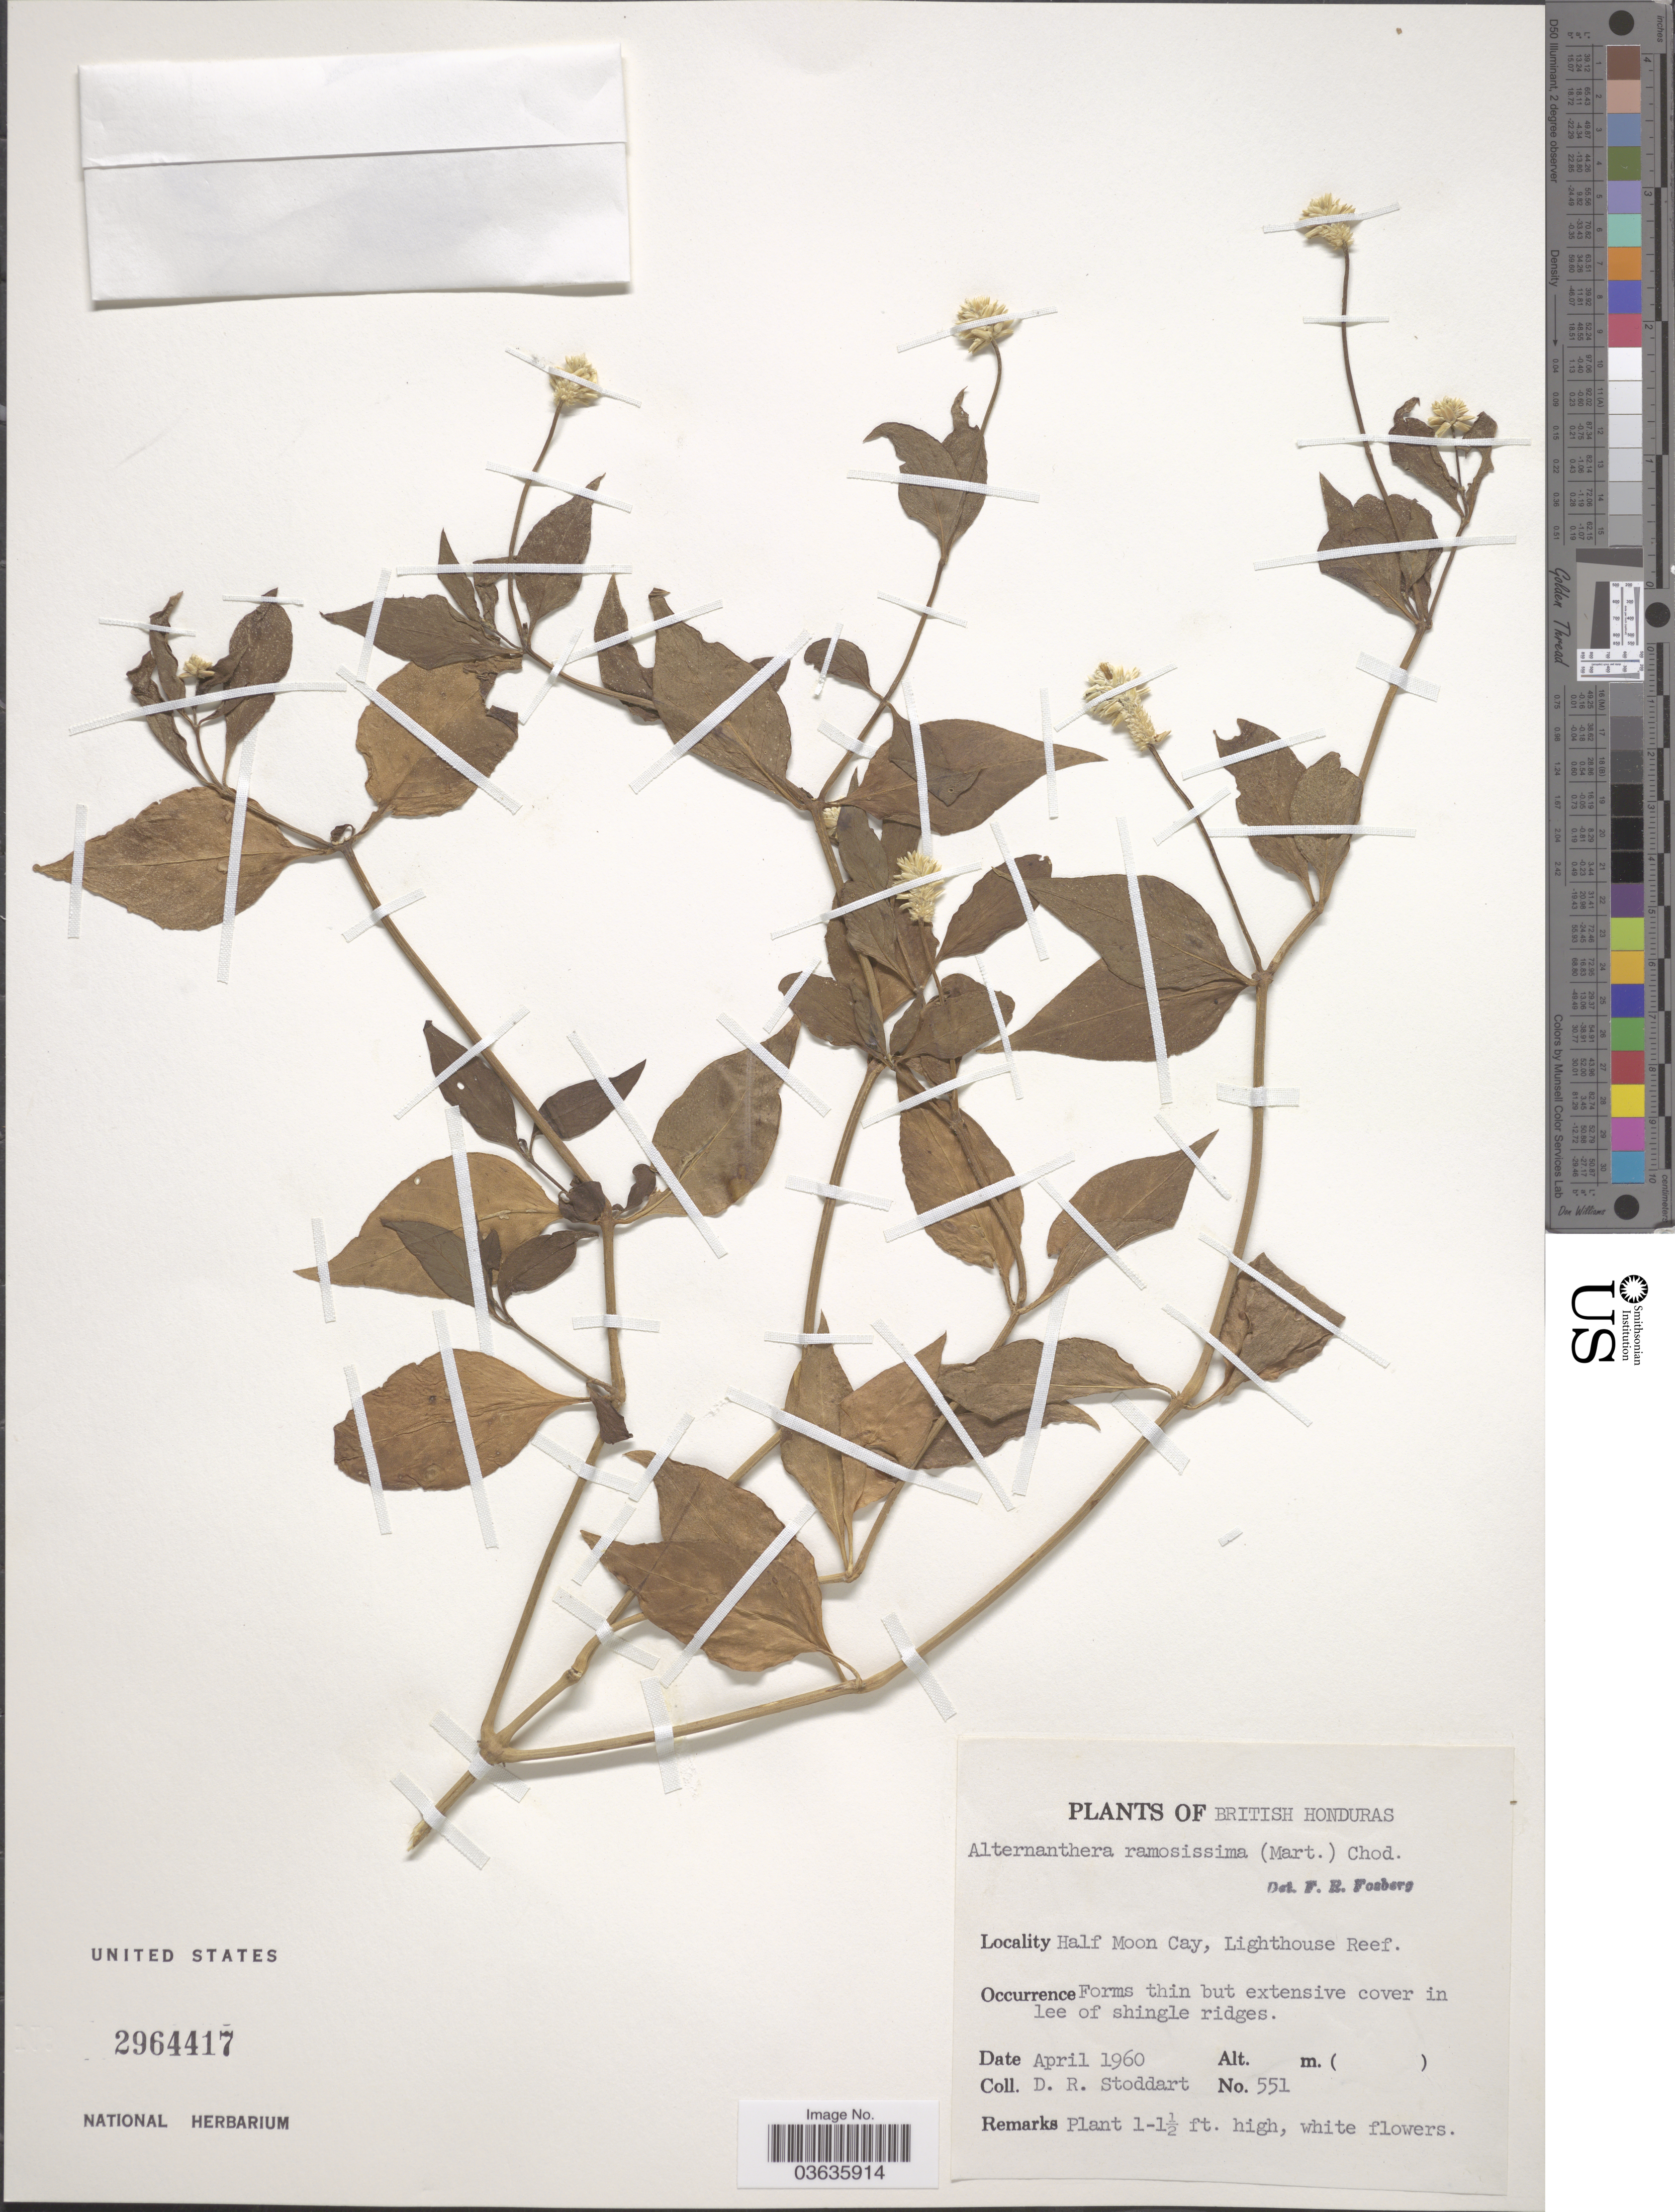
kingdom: Plantae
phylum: Tracheophyta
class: Magnoliopsida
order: Caryophyllales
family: Amaranthaceae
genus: Alternanthera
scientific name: Alternanthera ramosissima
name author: (Mart.) Chodat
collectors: D. R. Stoddart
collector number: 551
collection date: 1960-04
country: Belize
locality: British Honduras. Half Moon Cay, Lighthouse Reef.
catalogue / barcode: US 2964417